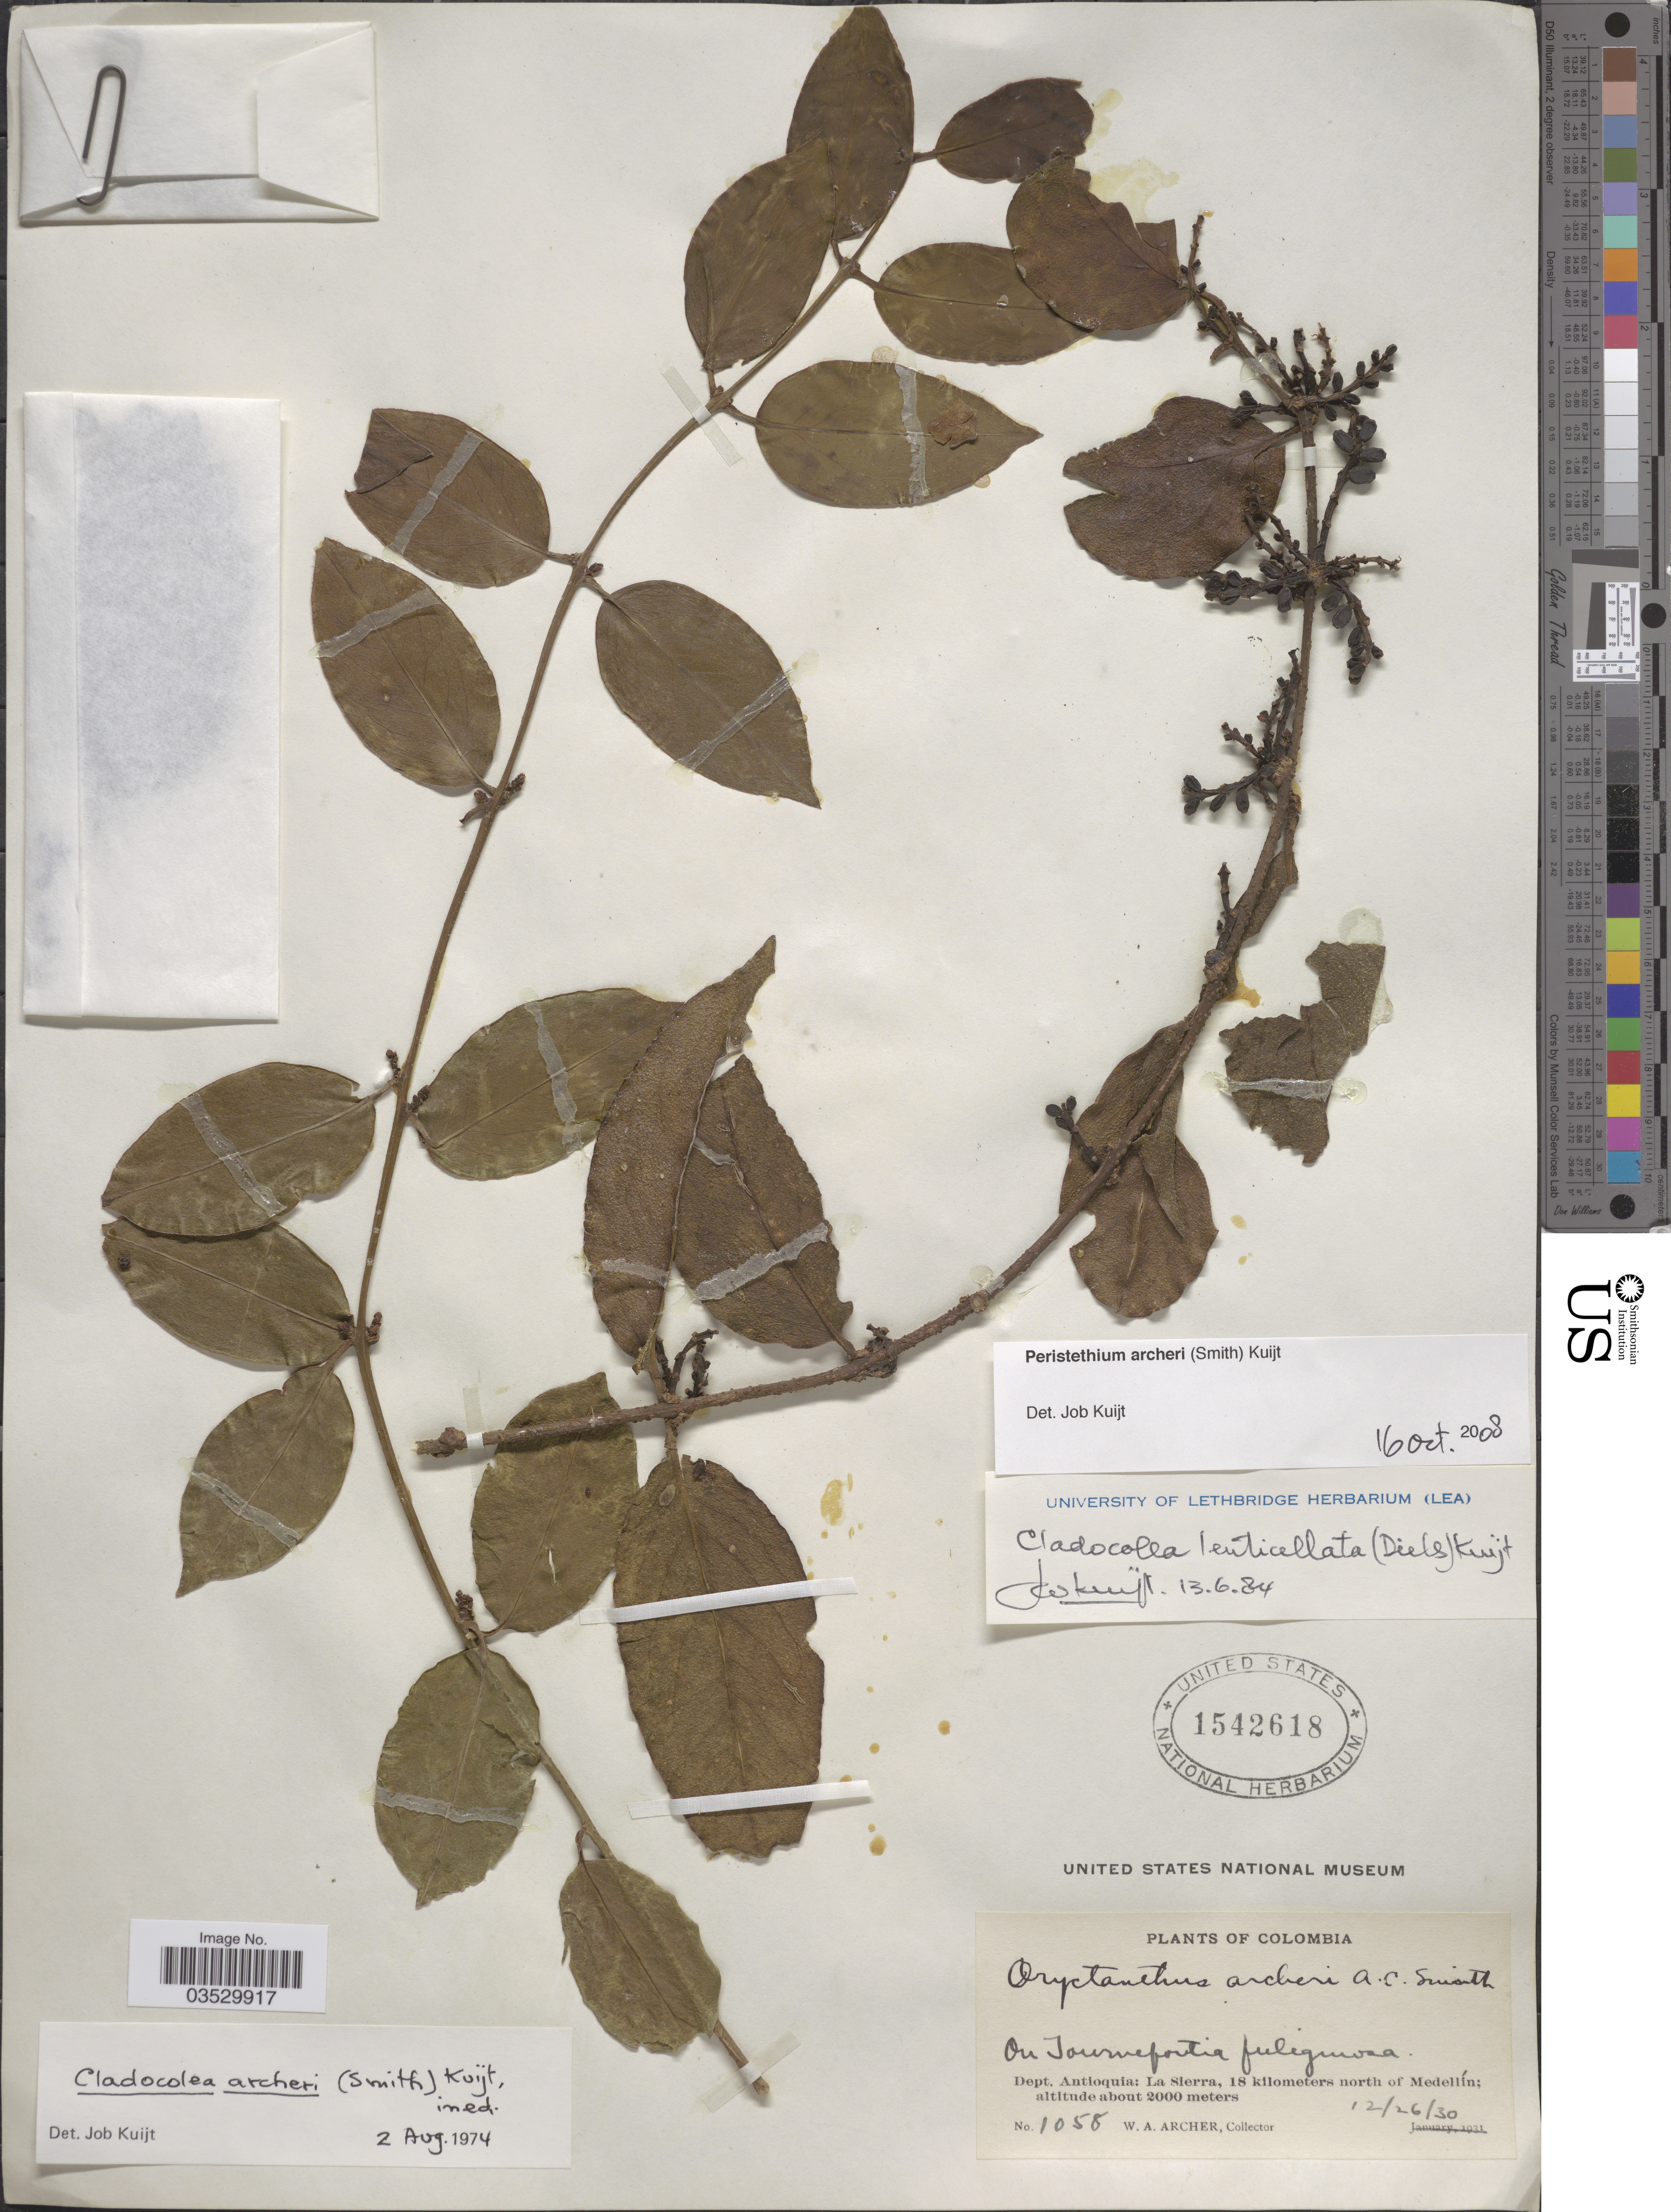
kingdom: Plantae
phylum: Tracheophyta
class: Magnoliopsida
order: Santalales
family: Loranthaceae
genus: Peristethium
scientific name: Peristethium archeri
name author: (A.C. Sm.) Kuijt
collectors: W. Archer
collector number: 1058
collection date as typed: Transcribed d/m/y: 26/12/30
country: Colombia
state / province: Antioquia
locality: Dept. Antioquia: La Sierra, 18 kilometers north of Medellín.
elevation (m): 2000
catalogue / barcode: US 1542618